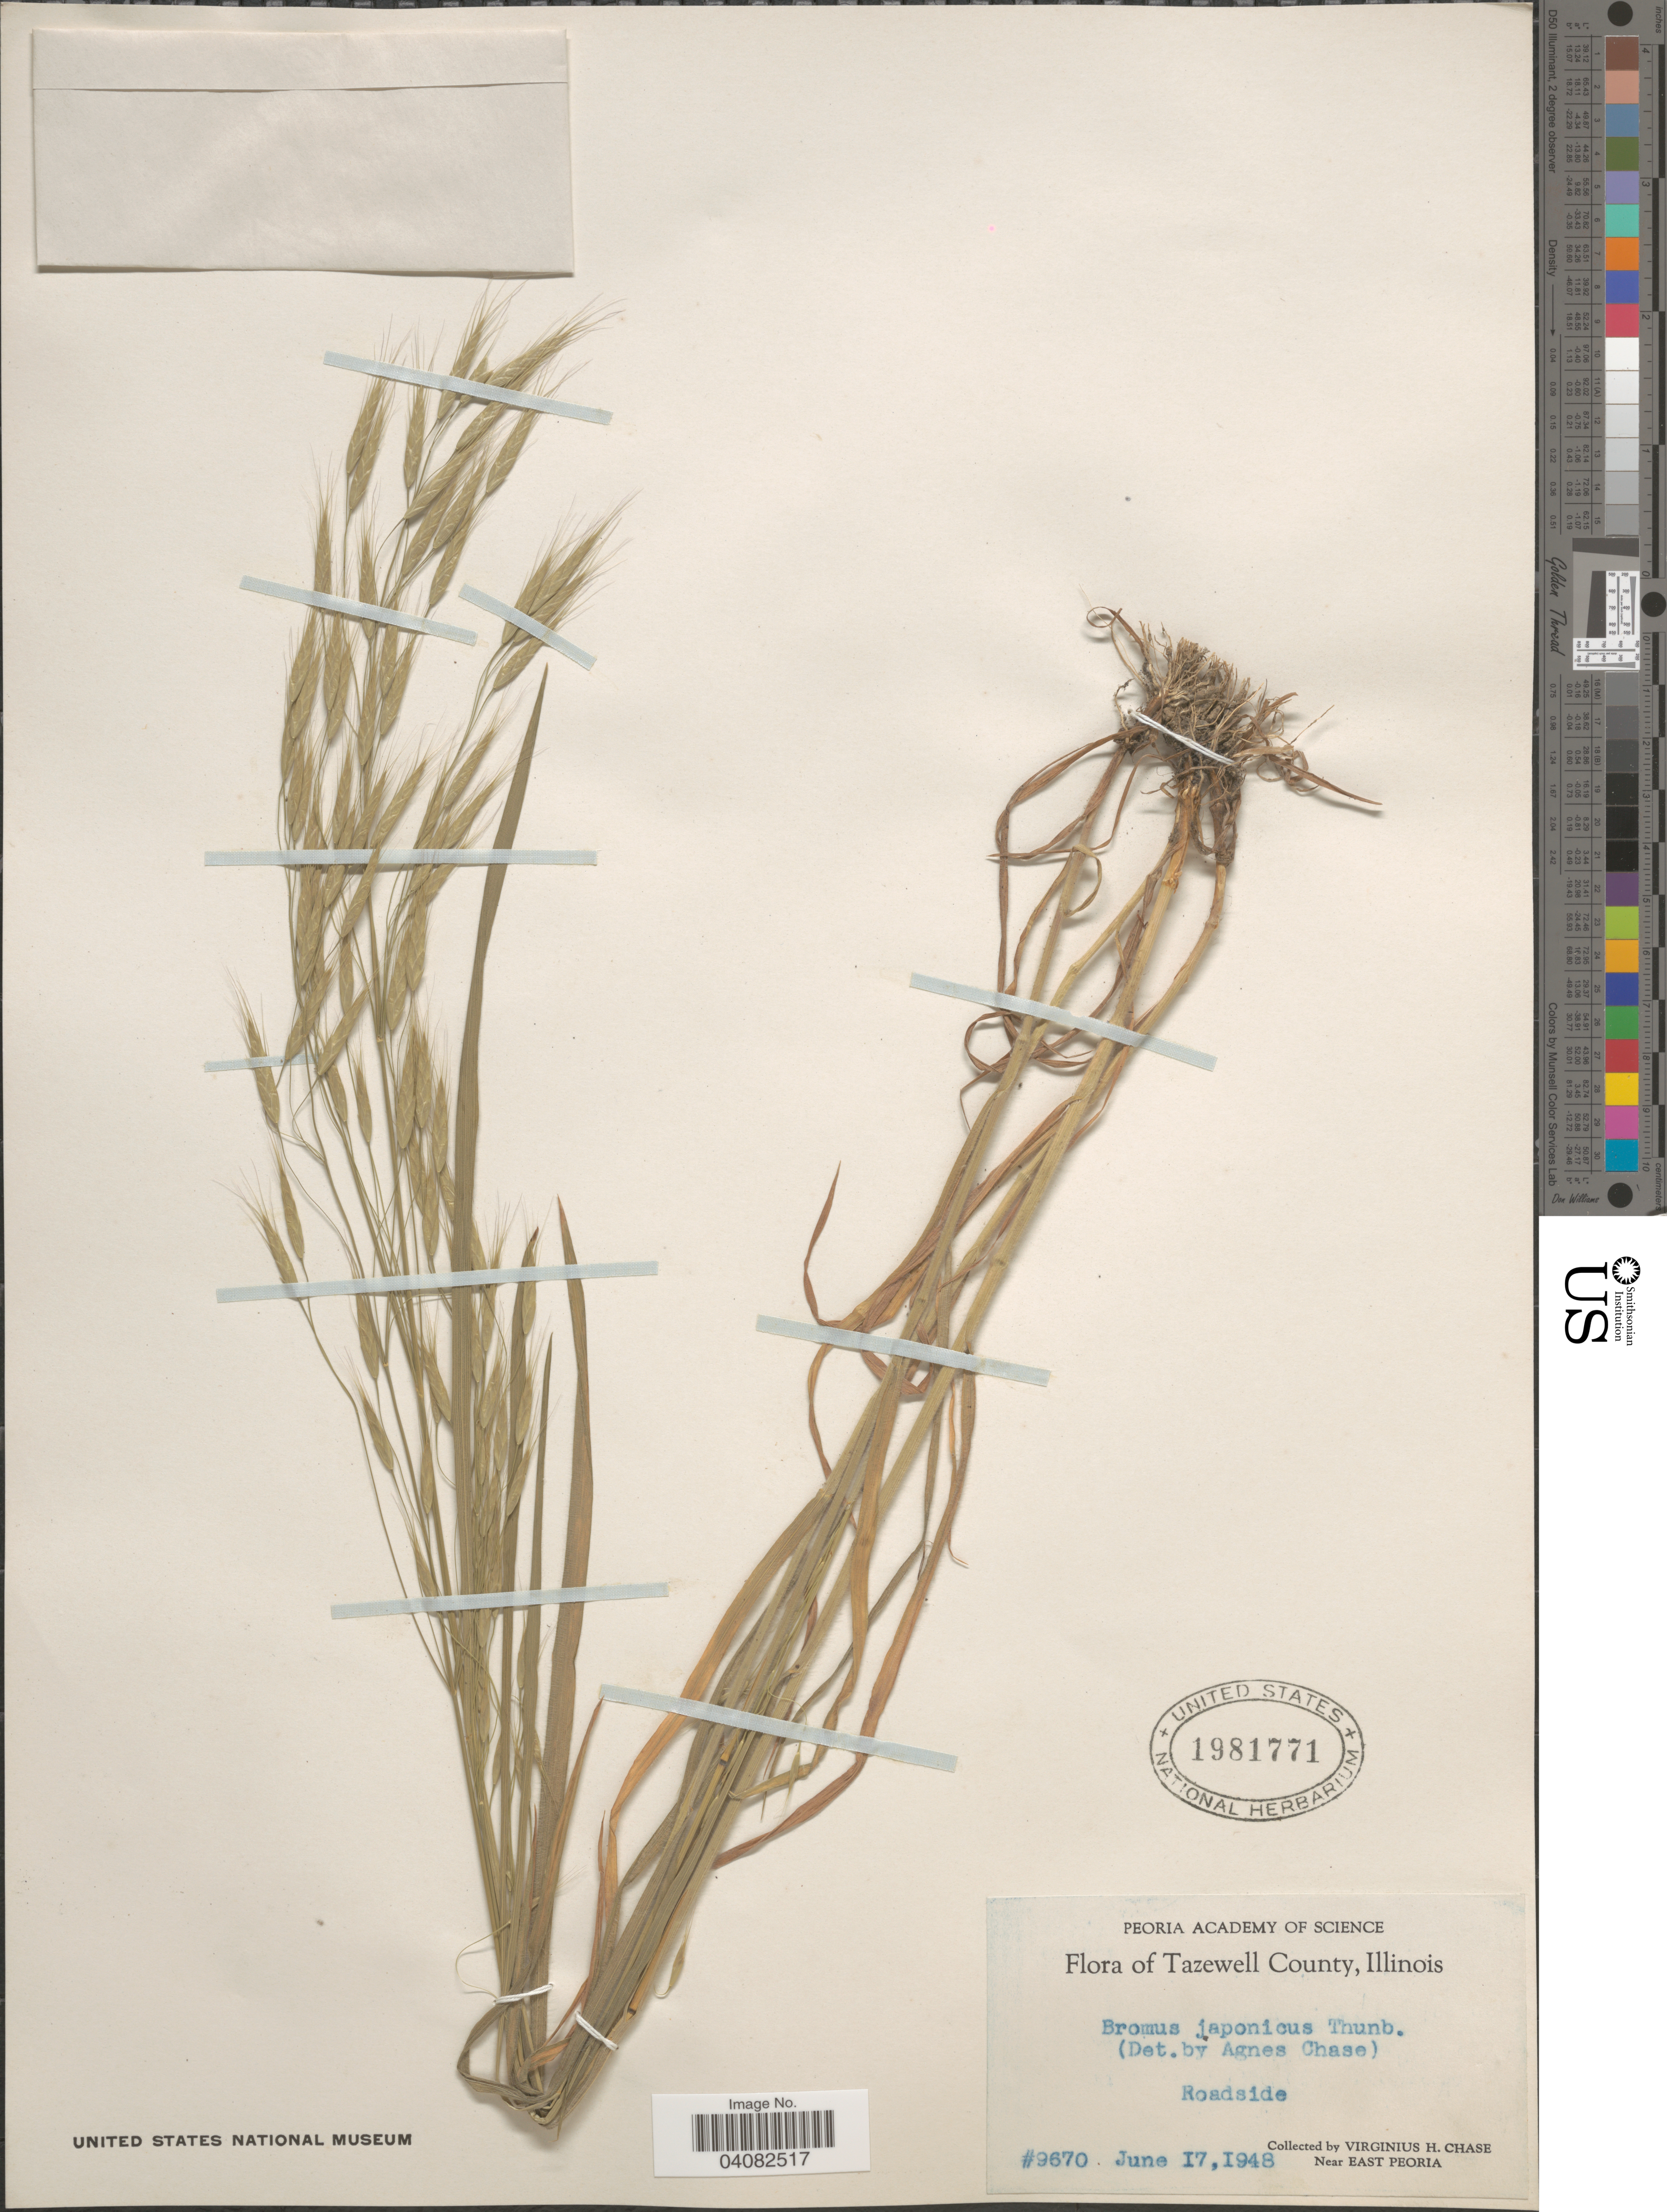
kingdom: Plantae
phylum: Tracheophyta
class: Liliopsida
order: Poales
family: Poaceae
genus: Bromus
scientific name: Bromus intermedius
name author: Gussone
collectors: V. H. Chase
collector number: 9670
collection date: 1948-06-17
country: United States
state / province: Illinois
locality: Tazewell County. Roadside. Near East Peoria.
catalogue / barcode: US 1981771